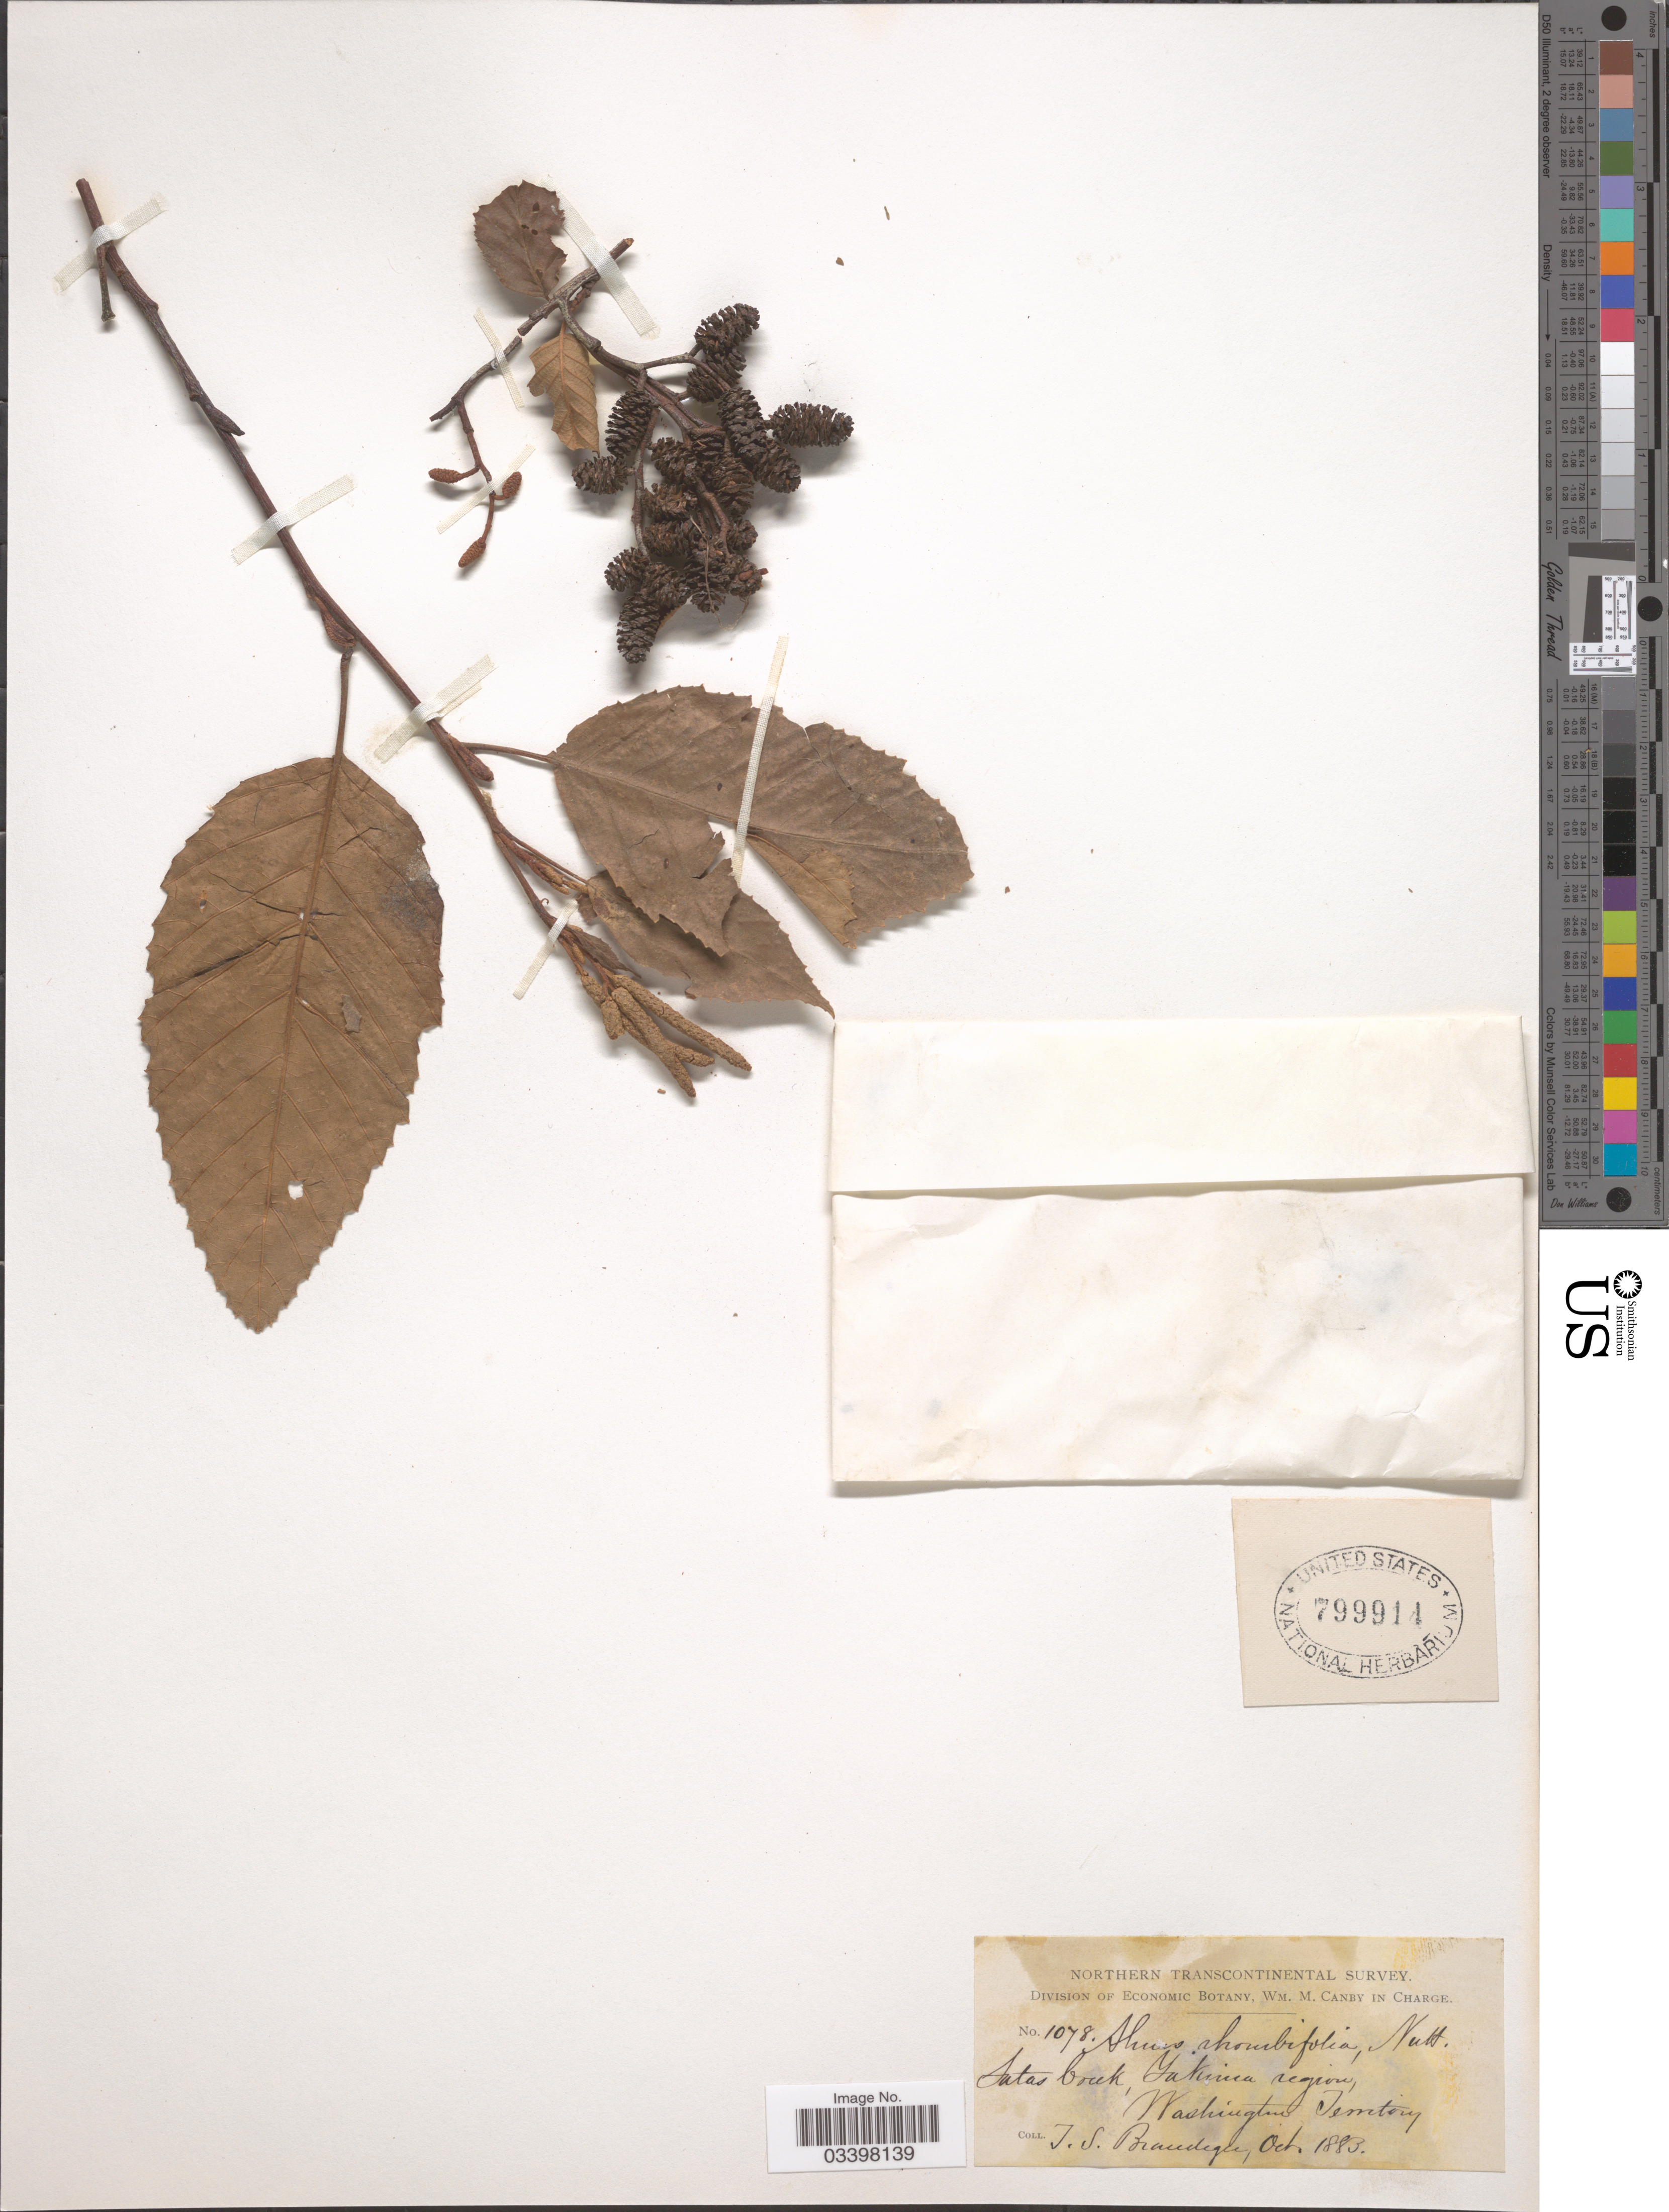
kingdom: Plantae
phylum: Tracheophyta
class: Magnoliopsida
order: Fagales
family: Betulaceae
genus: Alnus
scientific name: Alnus rhombifolia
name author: Nutt.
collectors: T. S. Brandegee (herbarium)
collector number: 1078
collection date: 1883-10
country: United States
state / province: Washington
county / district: Yakima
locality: Satus Creek, Yakima region, Washington Territory. Northern Transcontinental.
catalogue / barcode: US 799914